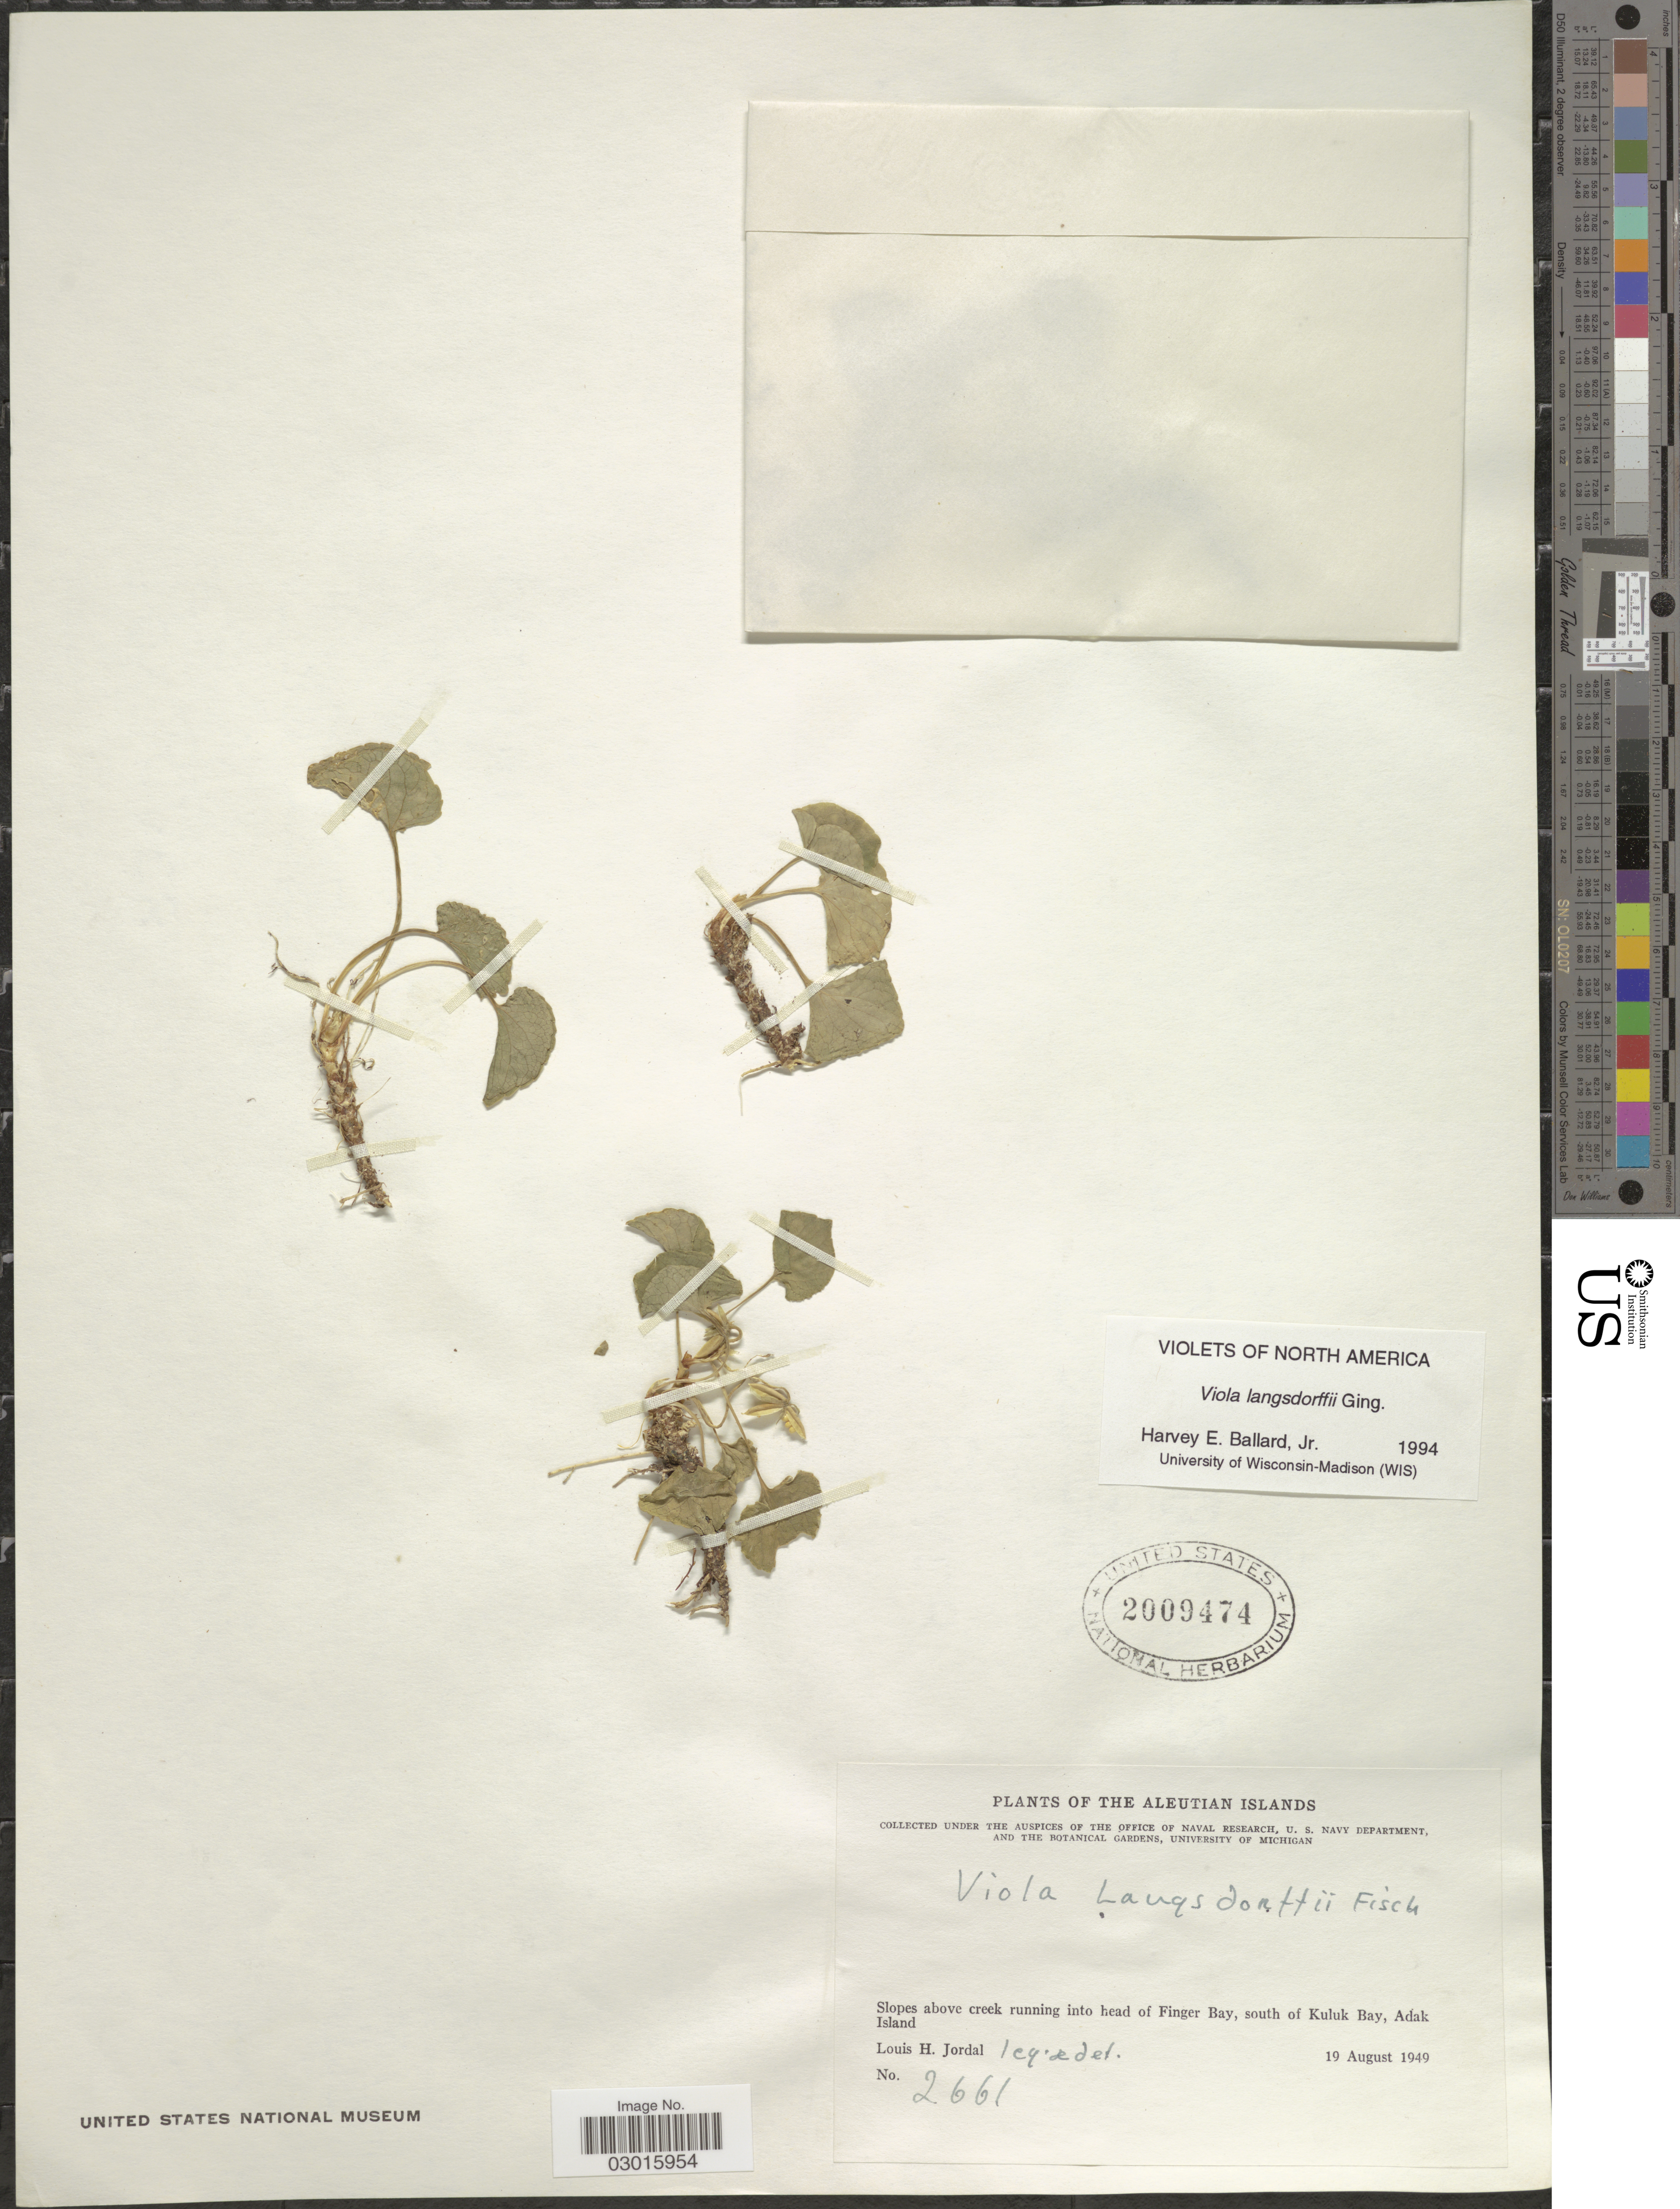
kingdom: Plantae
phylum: Tracheophyta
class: Magnoliopsida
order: Malpighiales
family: Violaceae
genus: Viola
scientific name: Viola langsdorffii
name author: Fisch. ex Ging.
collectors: L. Jordal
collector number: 2661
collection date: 1949-08-19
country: United States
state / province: Alaska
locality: The Aleutian Islands, Slopes above creek running into head of Finger Bay, south of Kuluk Bay, Adak Island.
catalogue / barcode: US 2009474